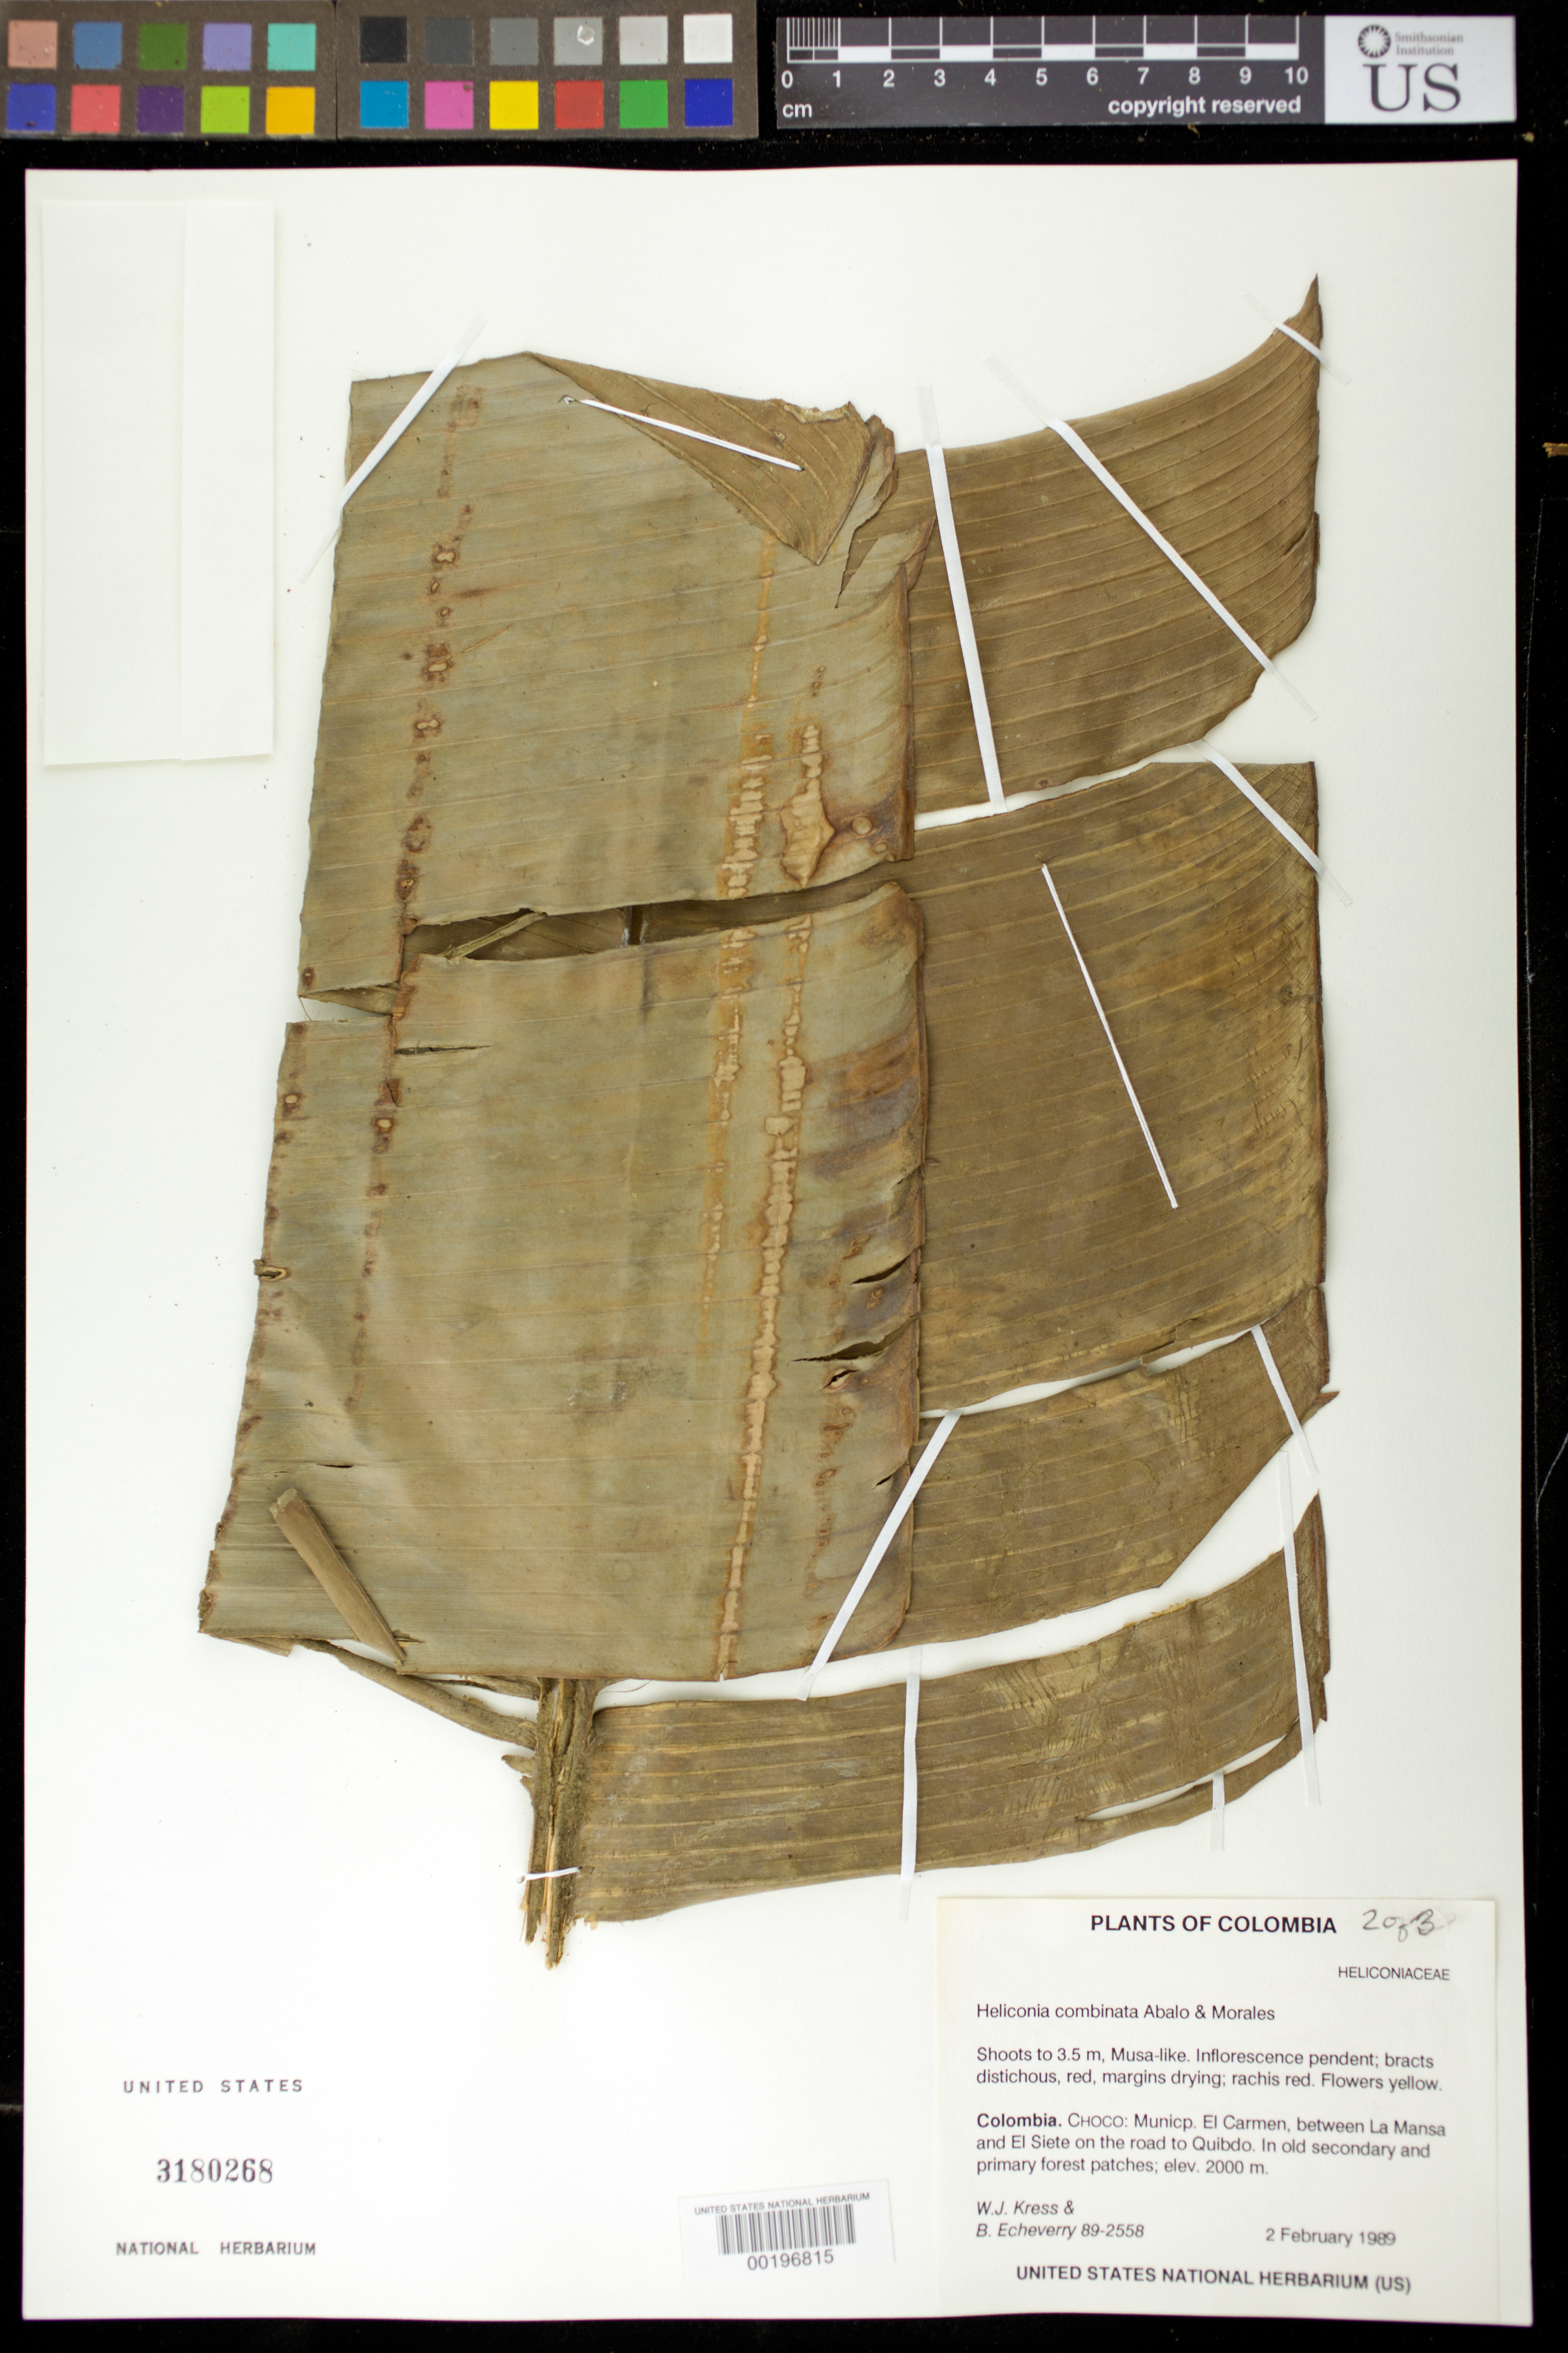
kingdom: Plantae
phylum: Tracheophyta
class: Liliopsida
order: Zingiberales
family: Heliconiaceae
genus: Heliconia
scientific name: Heliconia combinata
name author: Abalo & G. Morales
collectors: W. J. Kress & B. Echeverry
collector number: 89-2558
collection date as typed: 02 Feb 1989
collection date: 1989-02-02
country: Colombia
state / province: Chocó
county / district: El Carmen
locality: Municp. el Carmen, between la Mansa and el Siete on road to Quibdo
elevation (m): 2000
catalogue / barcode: US 3180268